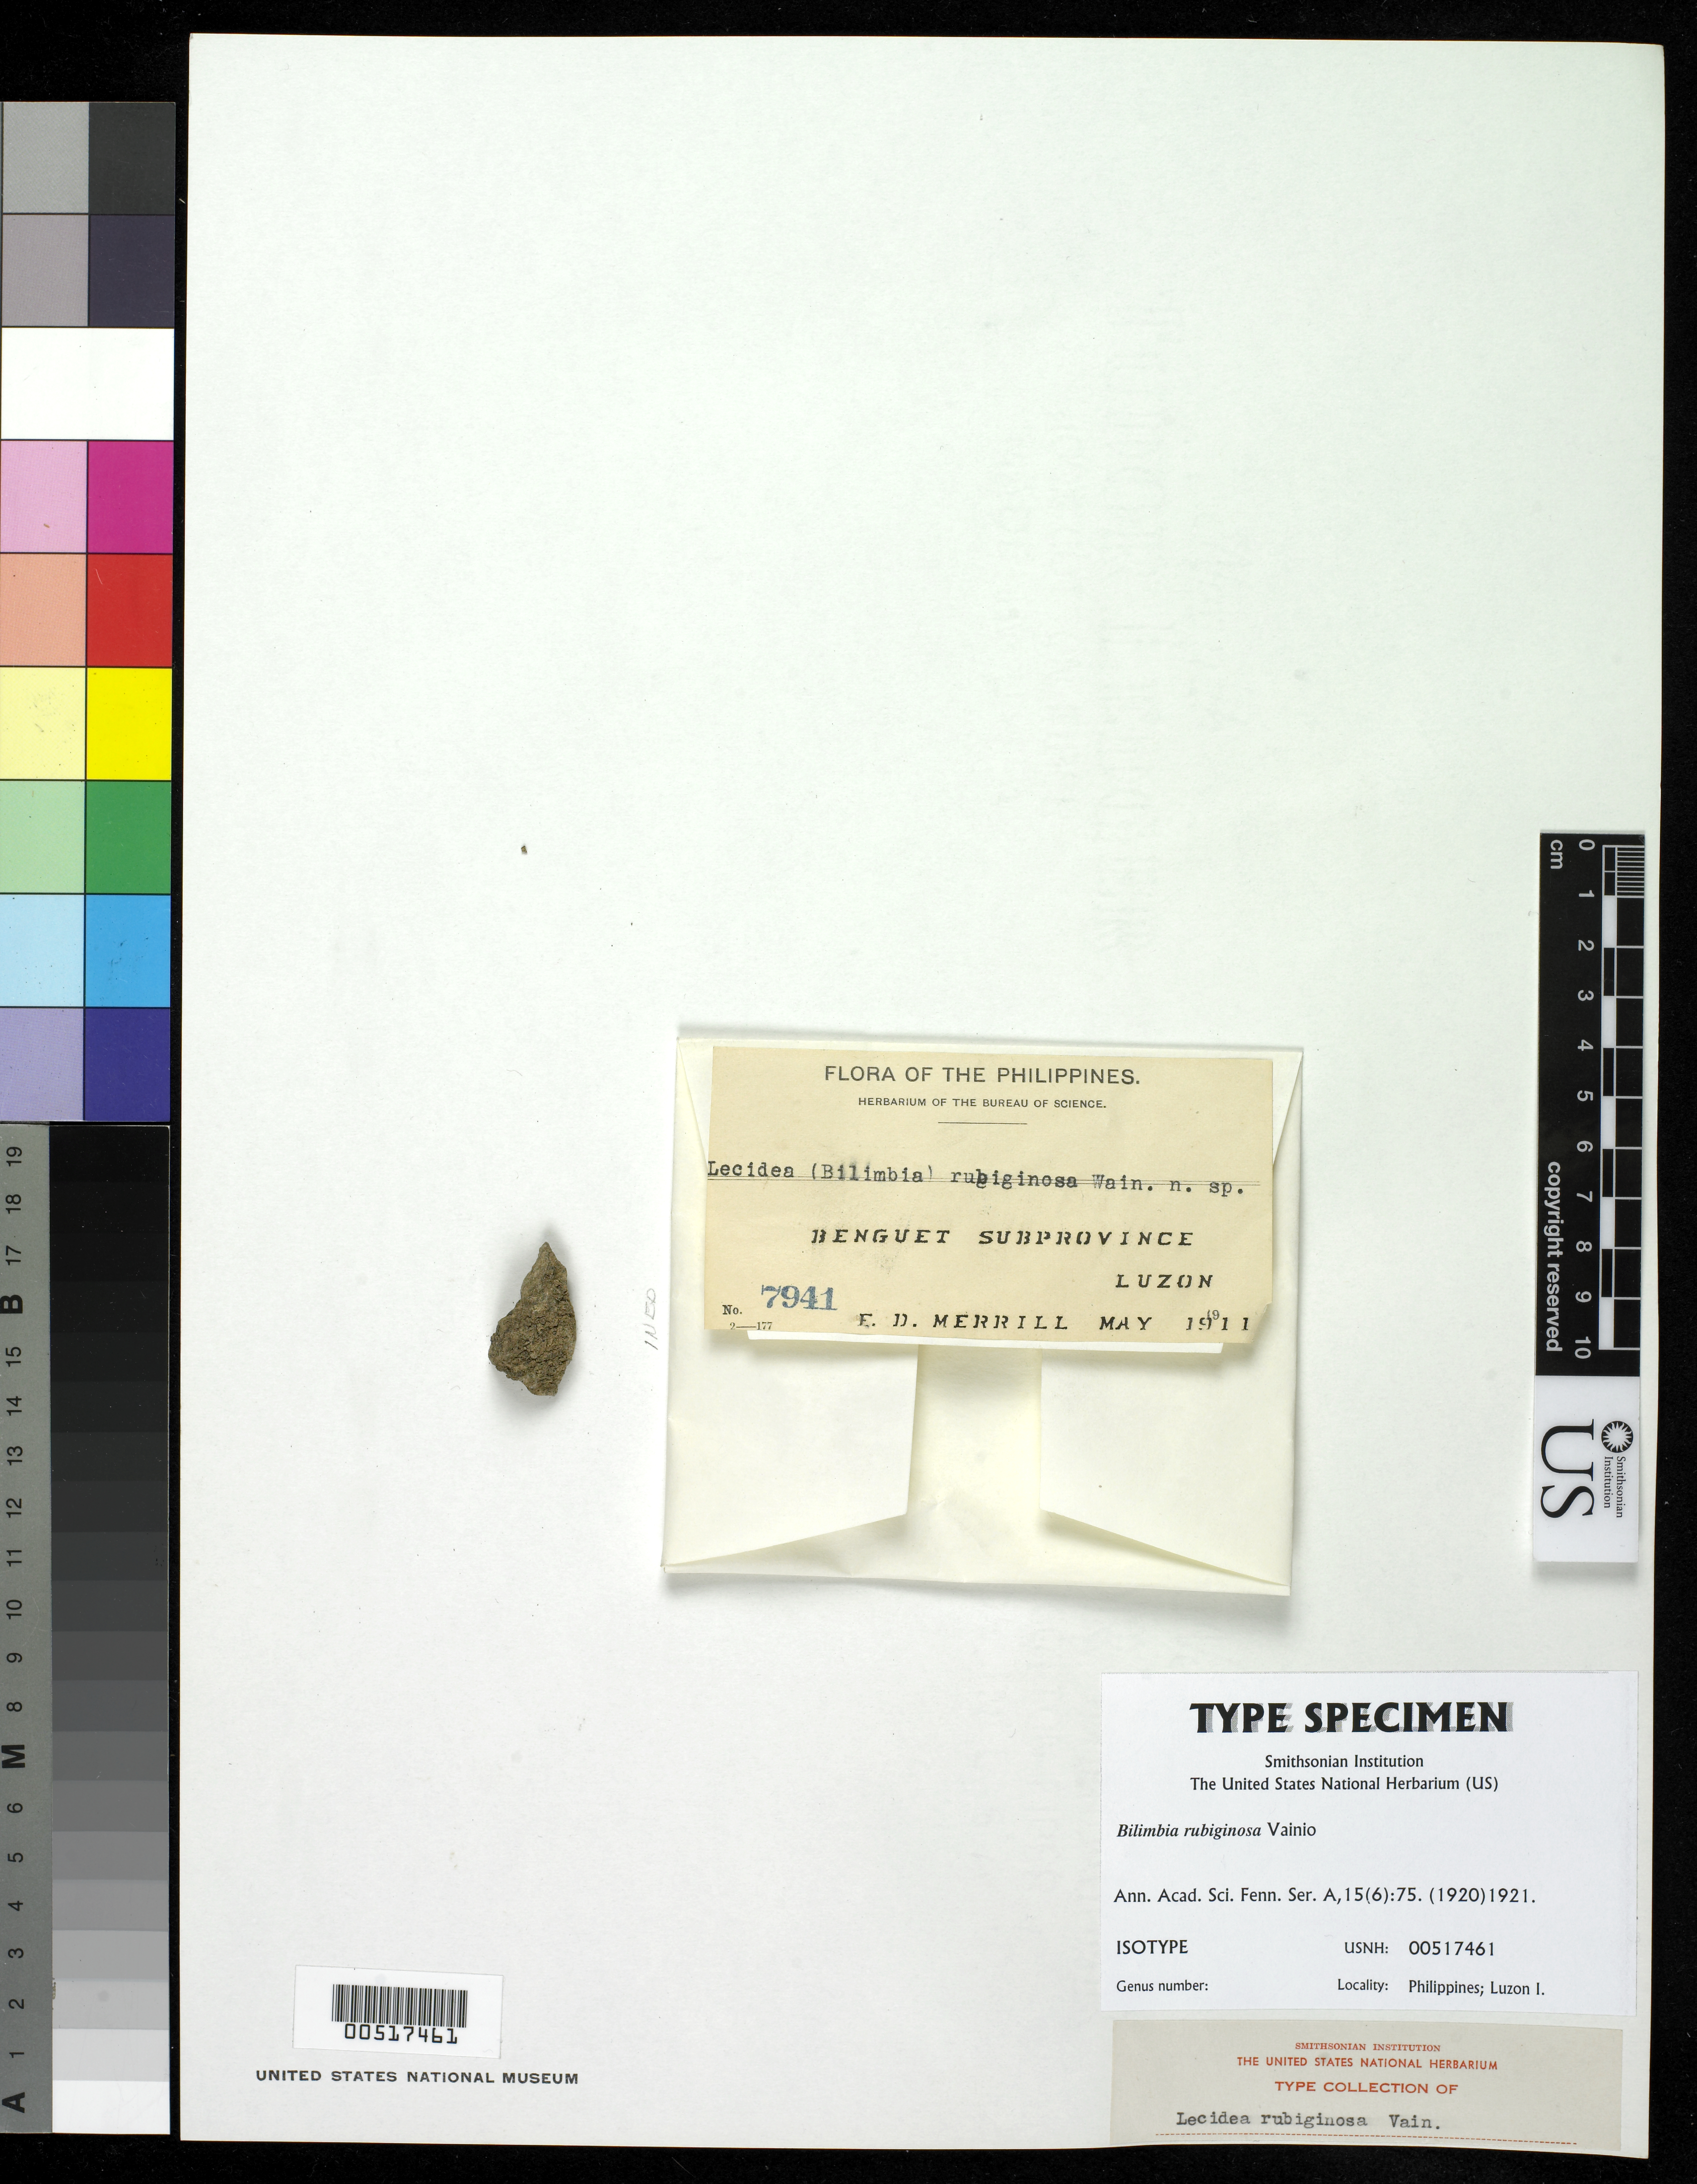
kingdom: Fungi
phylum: Ascomycota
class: Lecanoromycetes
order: Lecanorales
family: Ramalinaceae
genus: Bilimbia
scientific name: Bilimbia rubiginosa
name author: Vain.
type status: Isotype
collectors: E. D. Merrill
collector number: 7941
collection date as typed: May 1911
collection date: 1911-05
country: Philippines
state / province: Cordillera (Administrative Region)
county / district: Benguet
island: Luzon